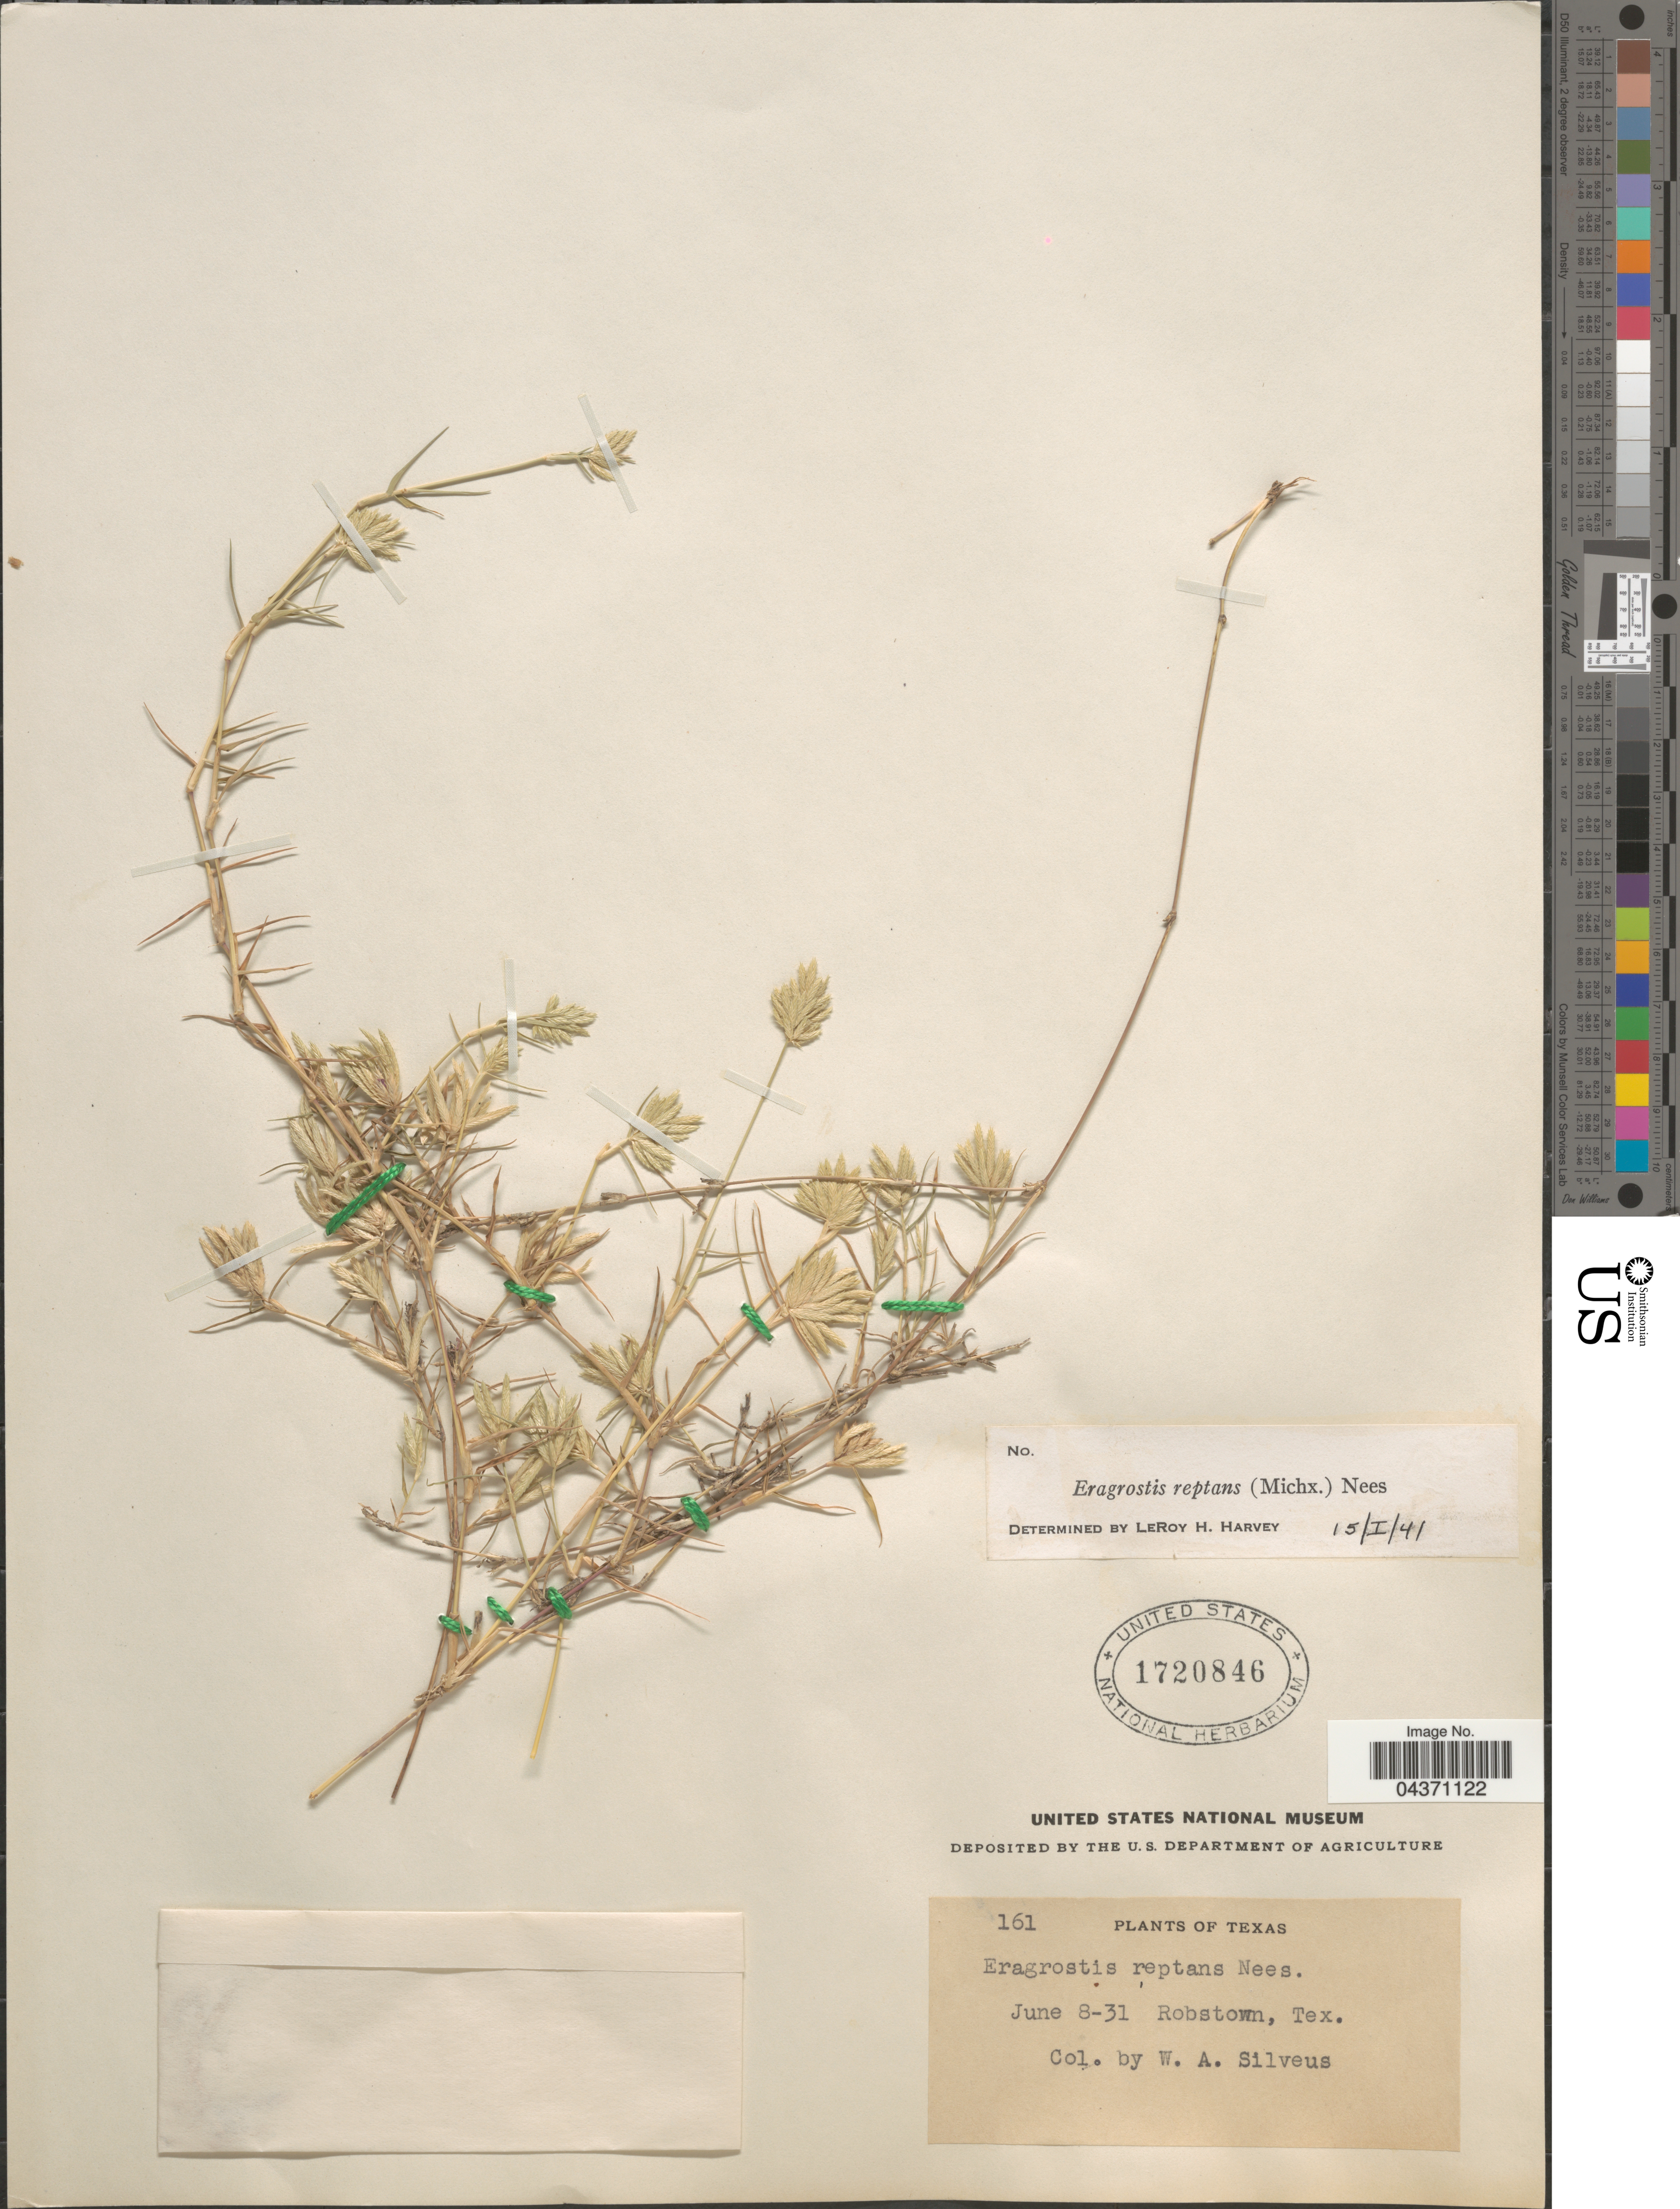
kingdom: Plantae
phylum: Tracheophyta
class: Liliopsida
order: Poales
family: Poaceae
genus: Eragrostis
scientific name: Eragrostis reptans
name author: (Michx.) Nees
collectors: W. Silveus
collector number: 161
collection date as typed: Transcribed d/m/y: 8/6/31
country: United States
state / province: Texas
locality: Robstown.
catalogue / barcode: US 1720846